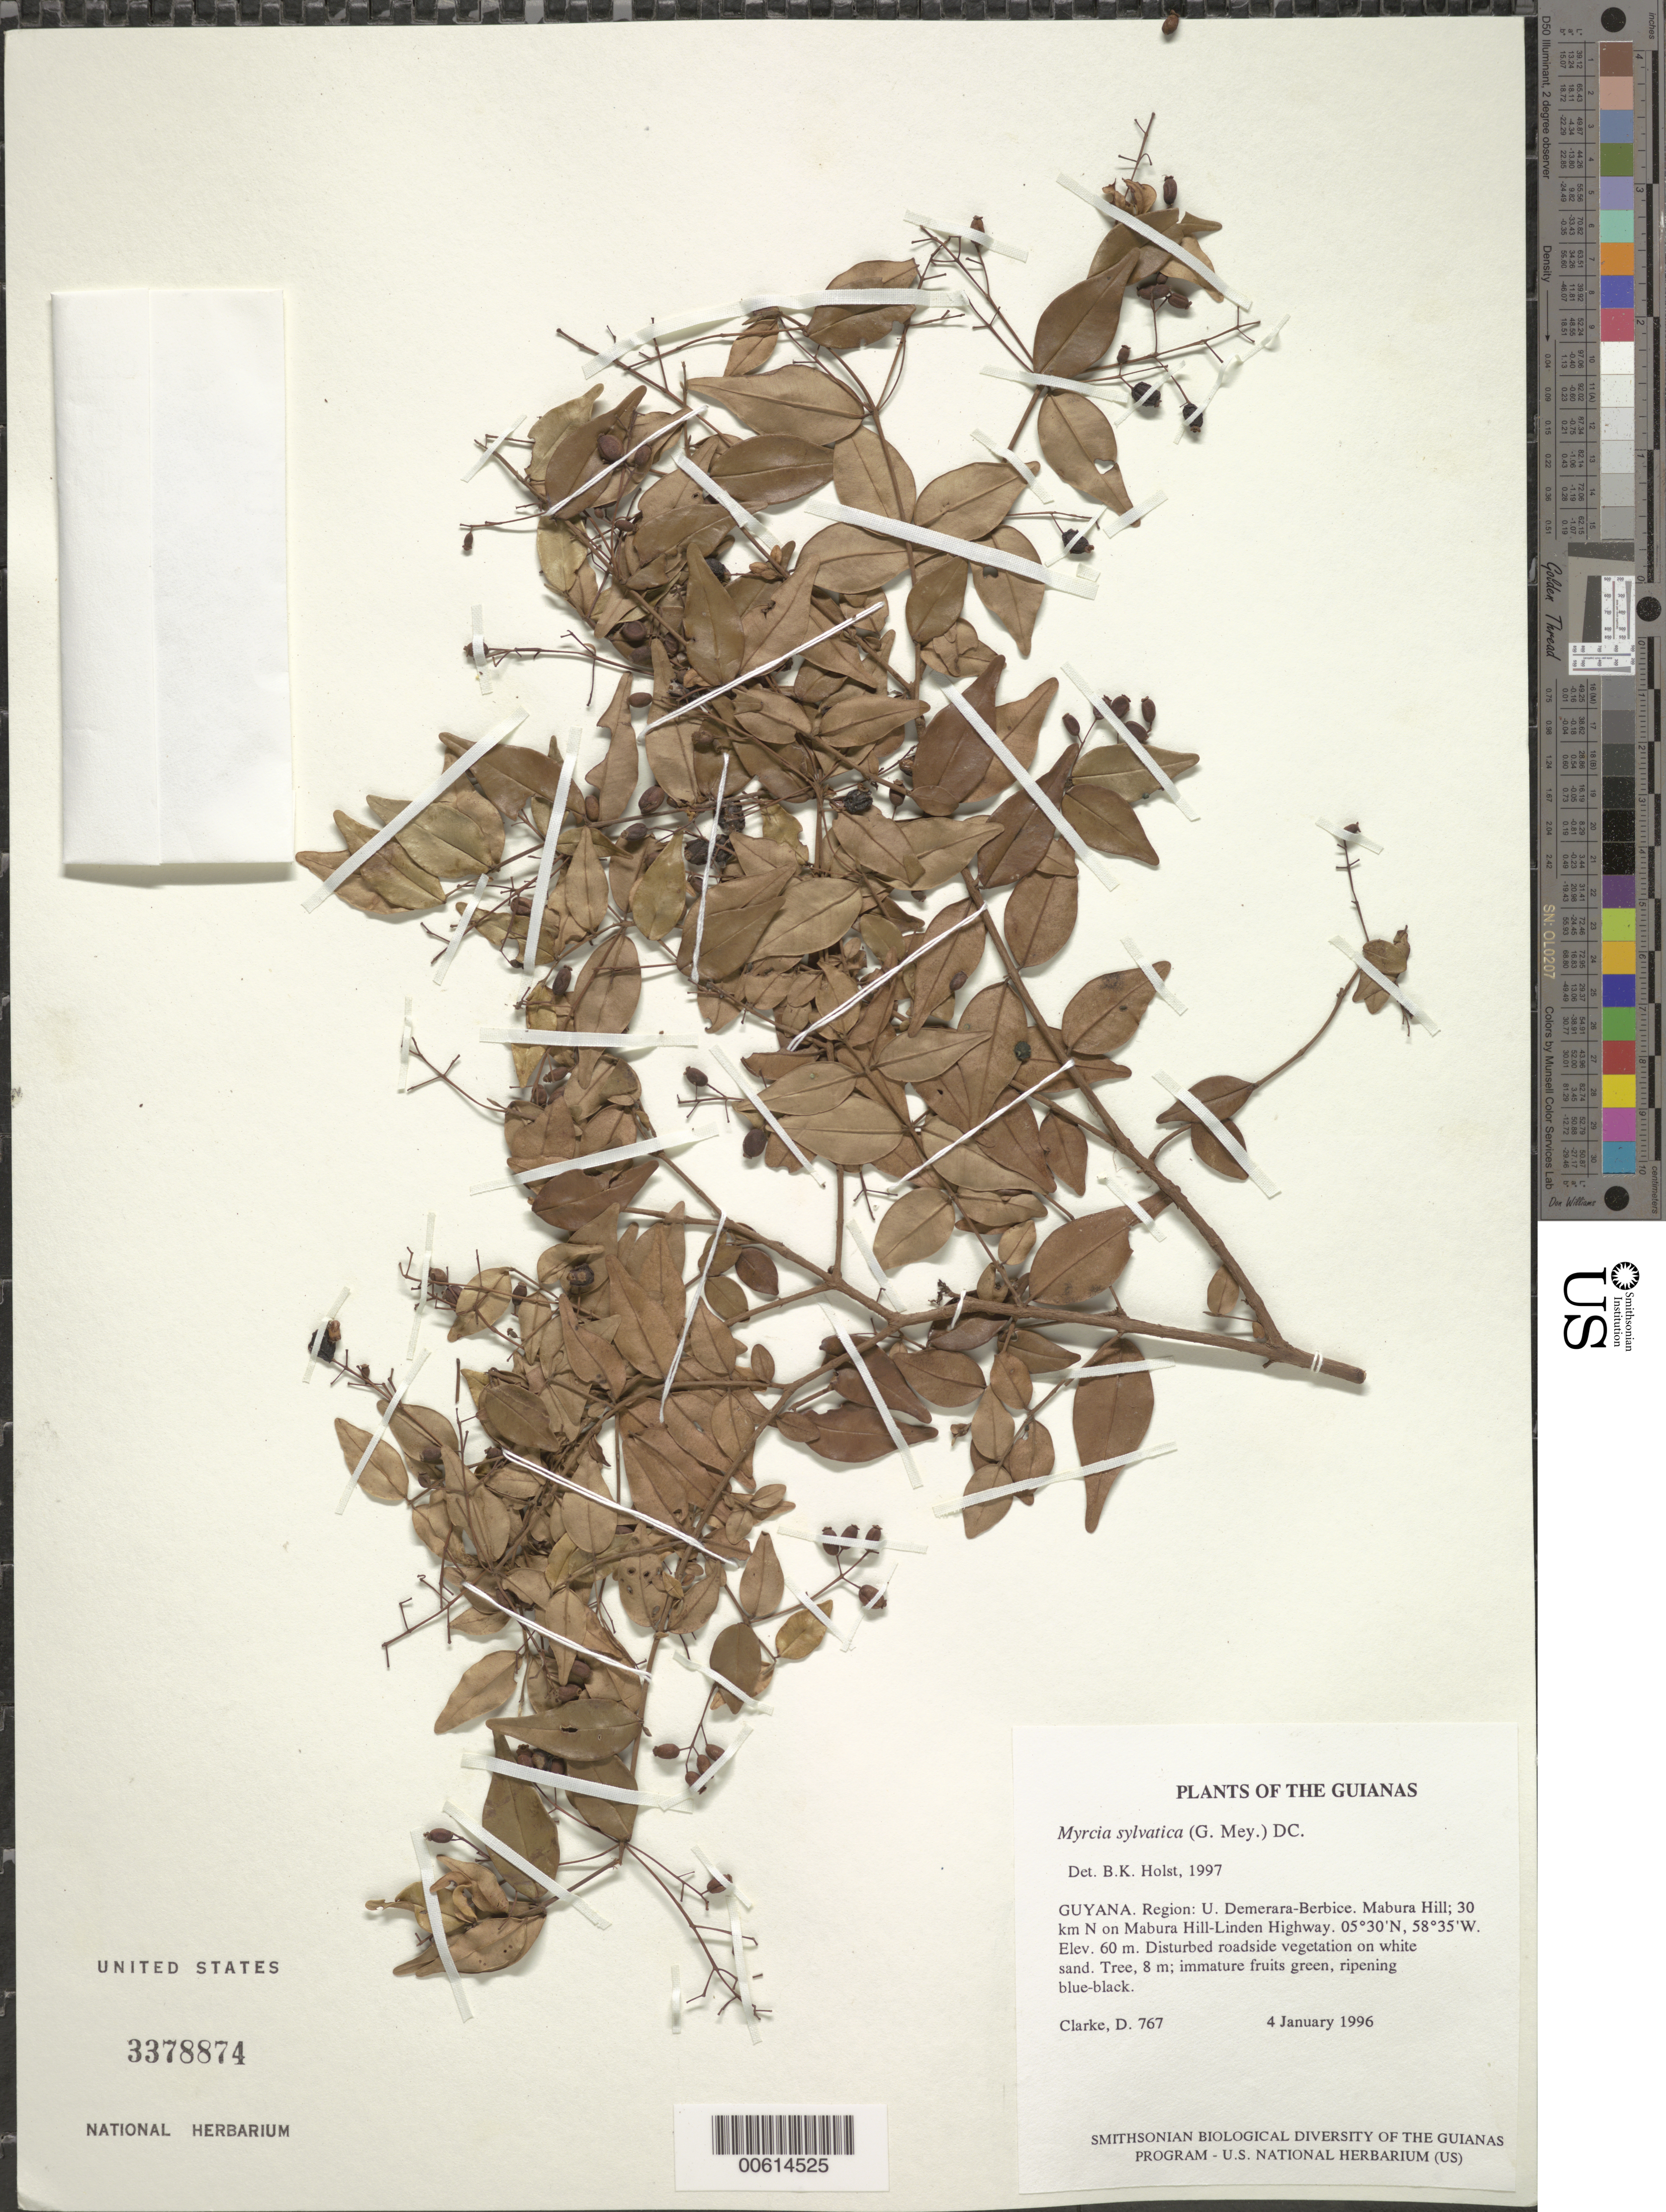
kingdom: Plantae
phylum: Tracheophyta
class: Magnoliopsida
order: Myrtales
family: Myrtaceae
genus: Myrcia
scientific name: Myrcia sylvatica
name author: (G. Mey.) DC.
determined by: Holst, Bruce K.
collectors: H. D. Clarke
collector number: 767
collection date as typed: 4 January 1996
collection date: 1996-01-04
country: Guyana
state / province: U. Demerara-Berbice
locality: Mabura Hill; 30 km N on Mabura Hill-Linden Highway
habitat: Disturbed roadside vegetation on white sand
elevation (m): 60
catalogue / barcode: US 3378874